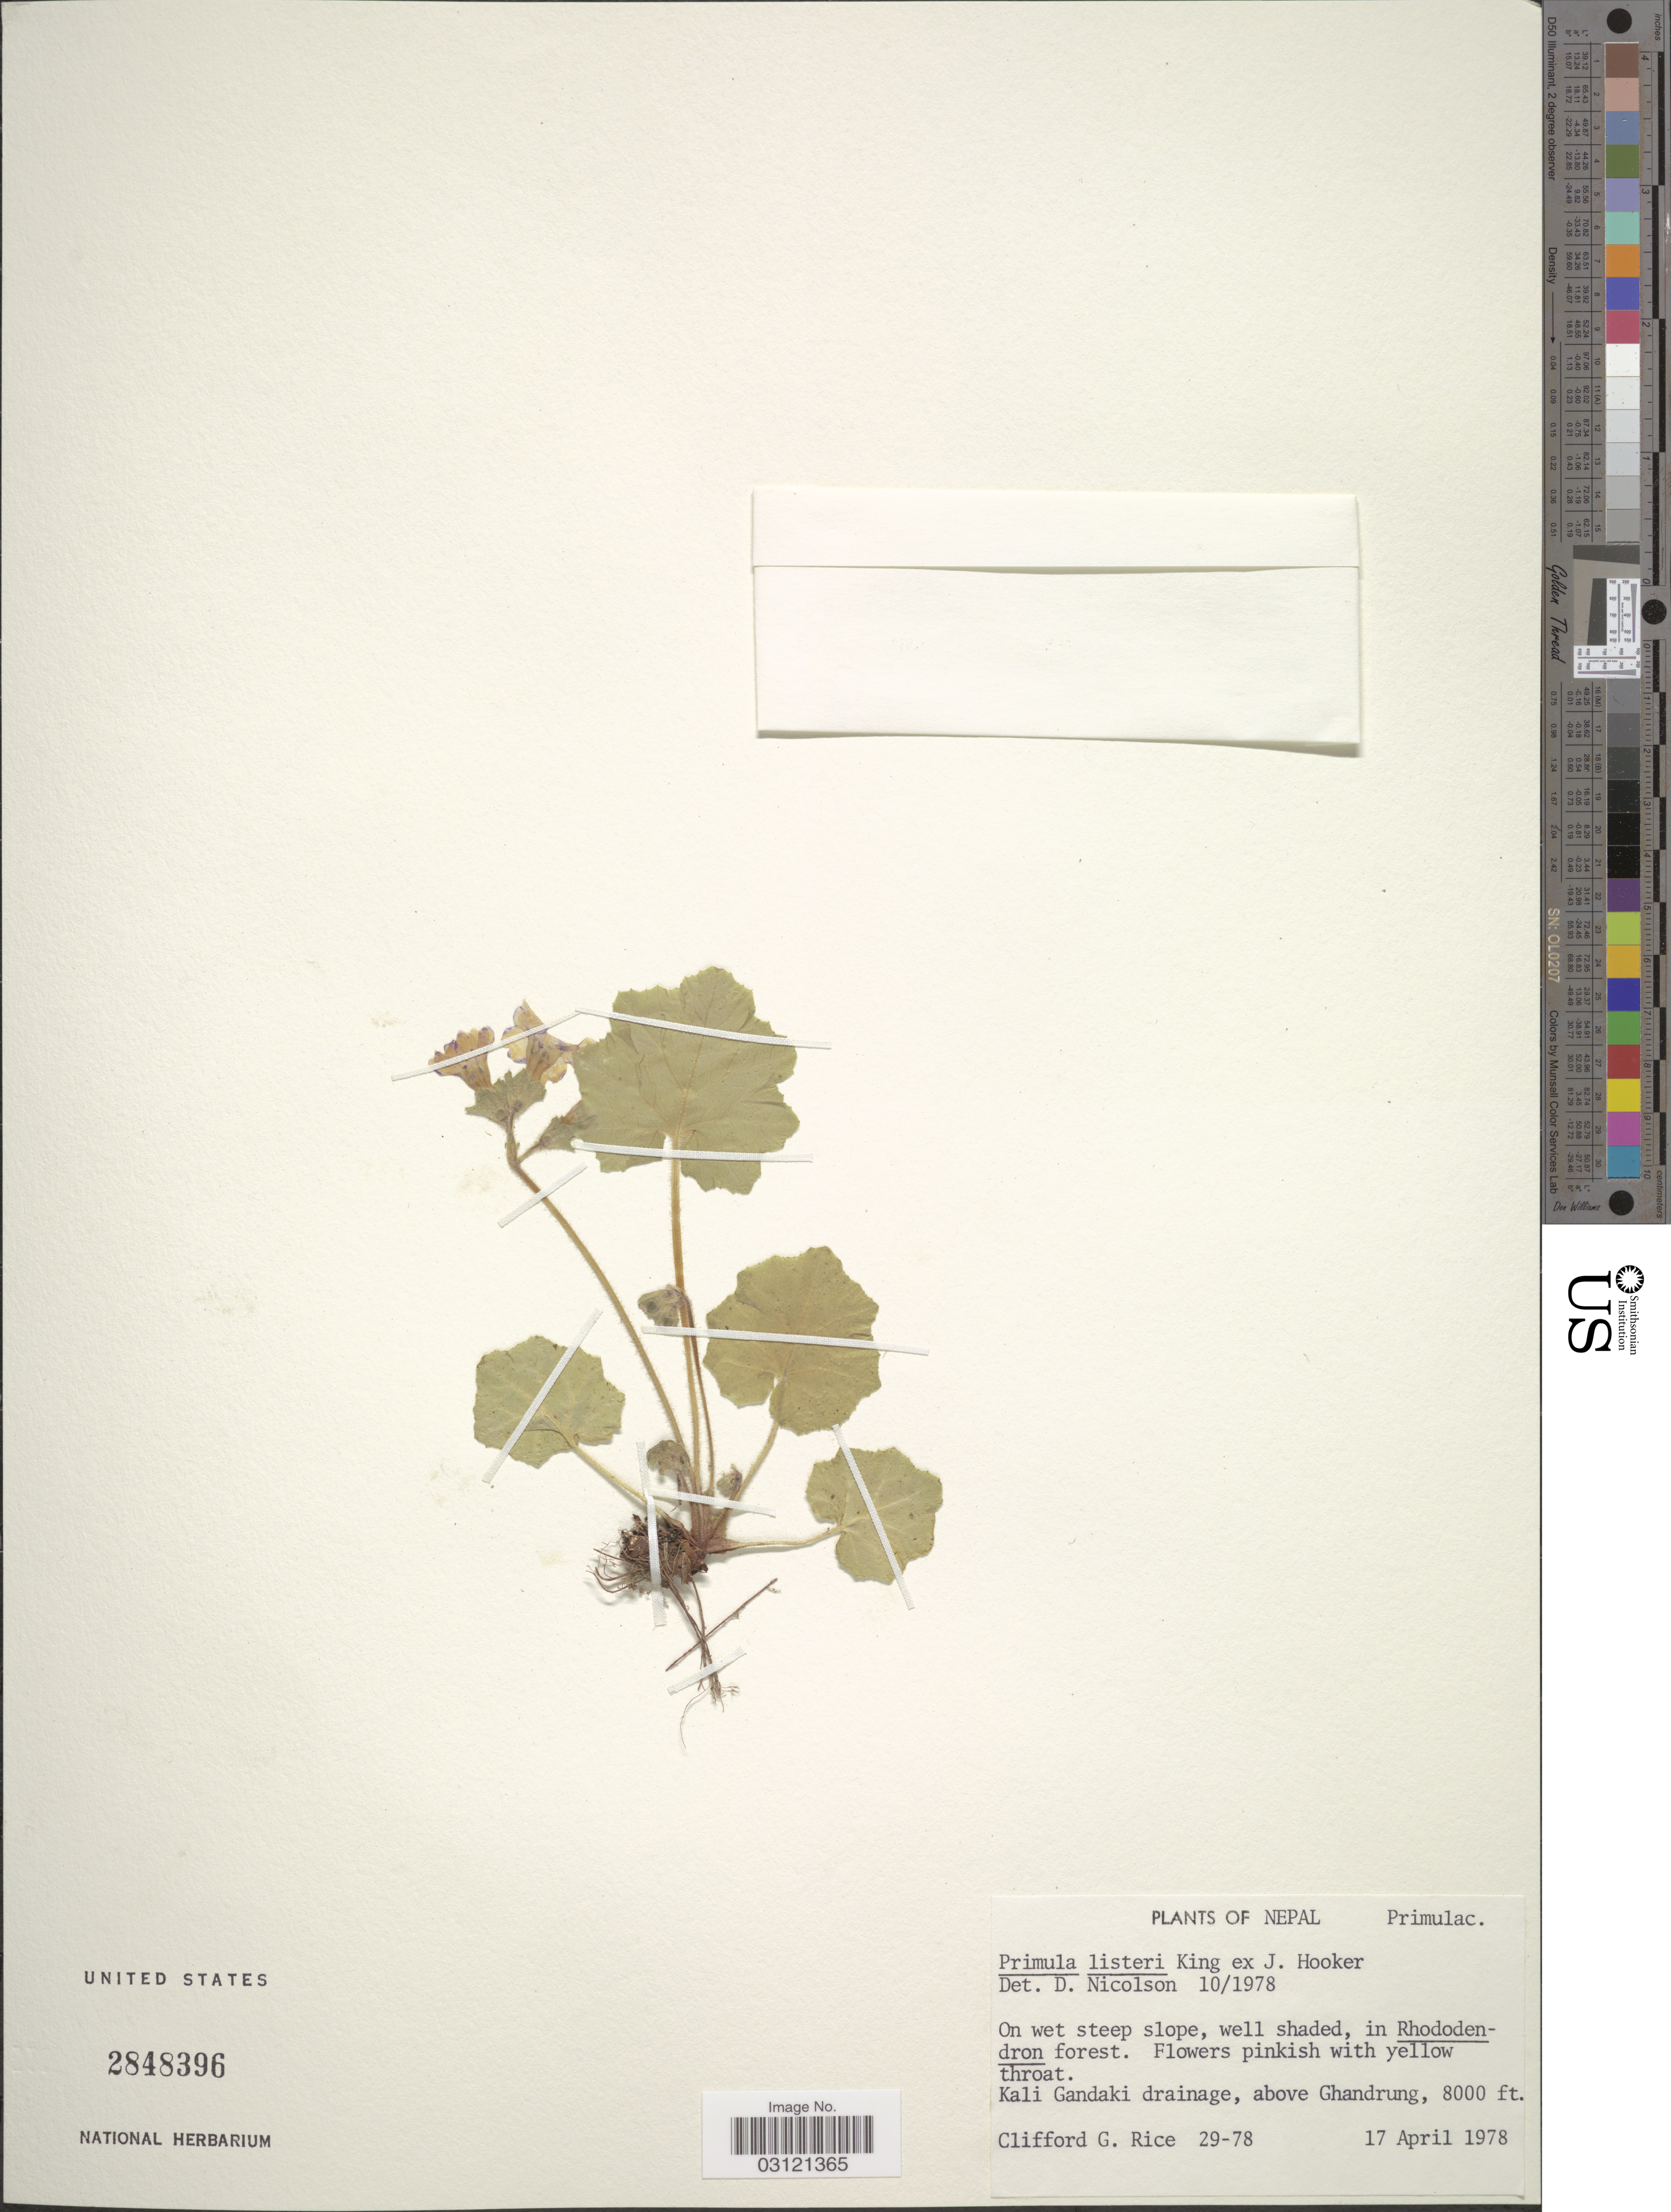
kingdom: Plantae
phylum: Tracheophyta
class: Magnoliopsida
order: Ericales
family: Primulaceae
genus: Primula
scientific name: Primula listeri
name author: King ex Hook. f.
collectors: C. G. Rice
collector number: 29-78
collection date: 1978-04-17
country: Nepal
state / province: Gandaki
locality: Kali Gandaki drainage, above Ghandrung.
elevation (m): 2438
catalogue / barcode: US 2848396